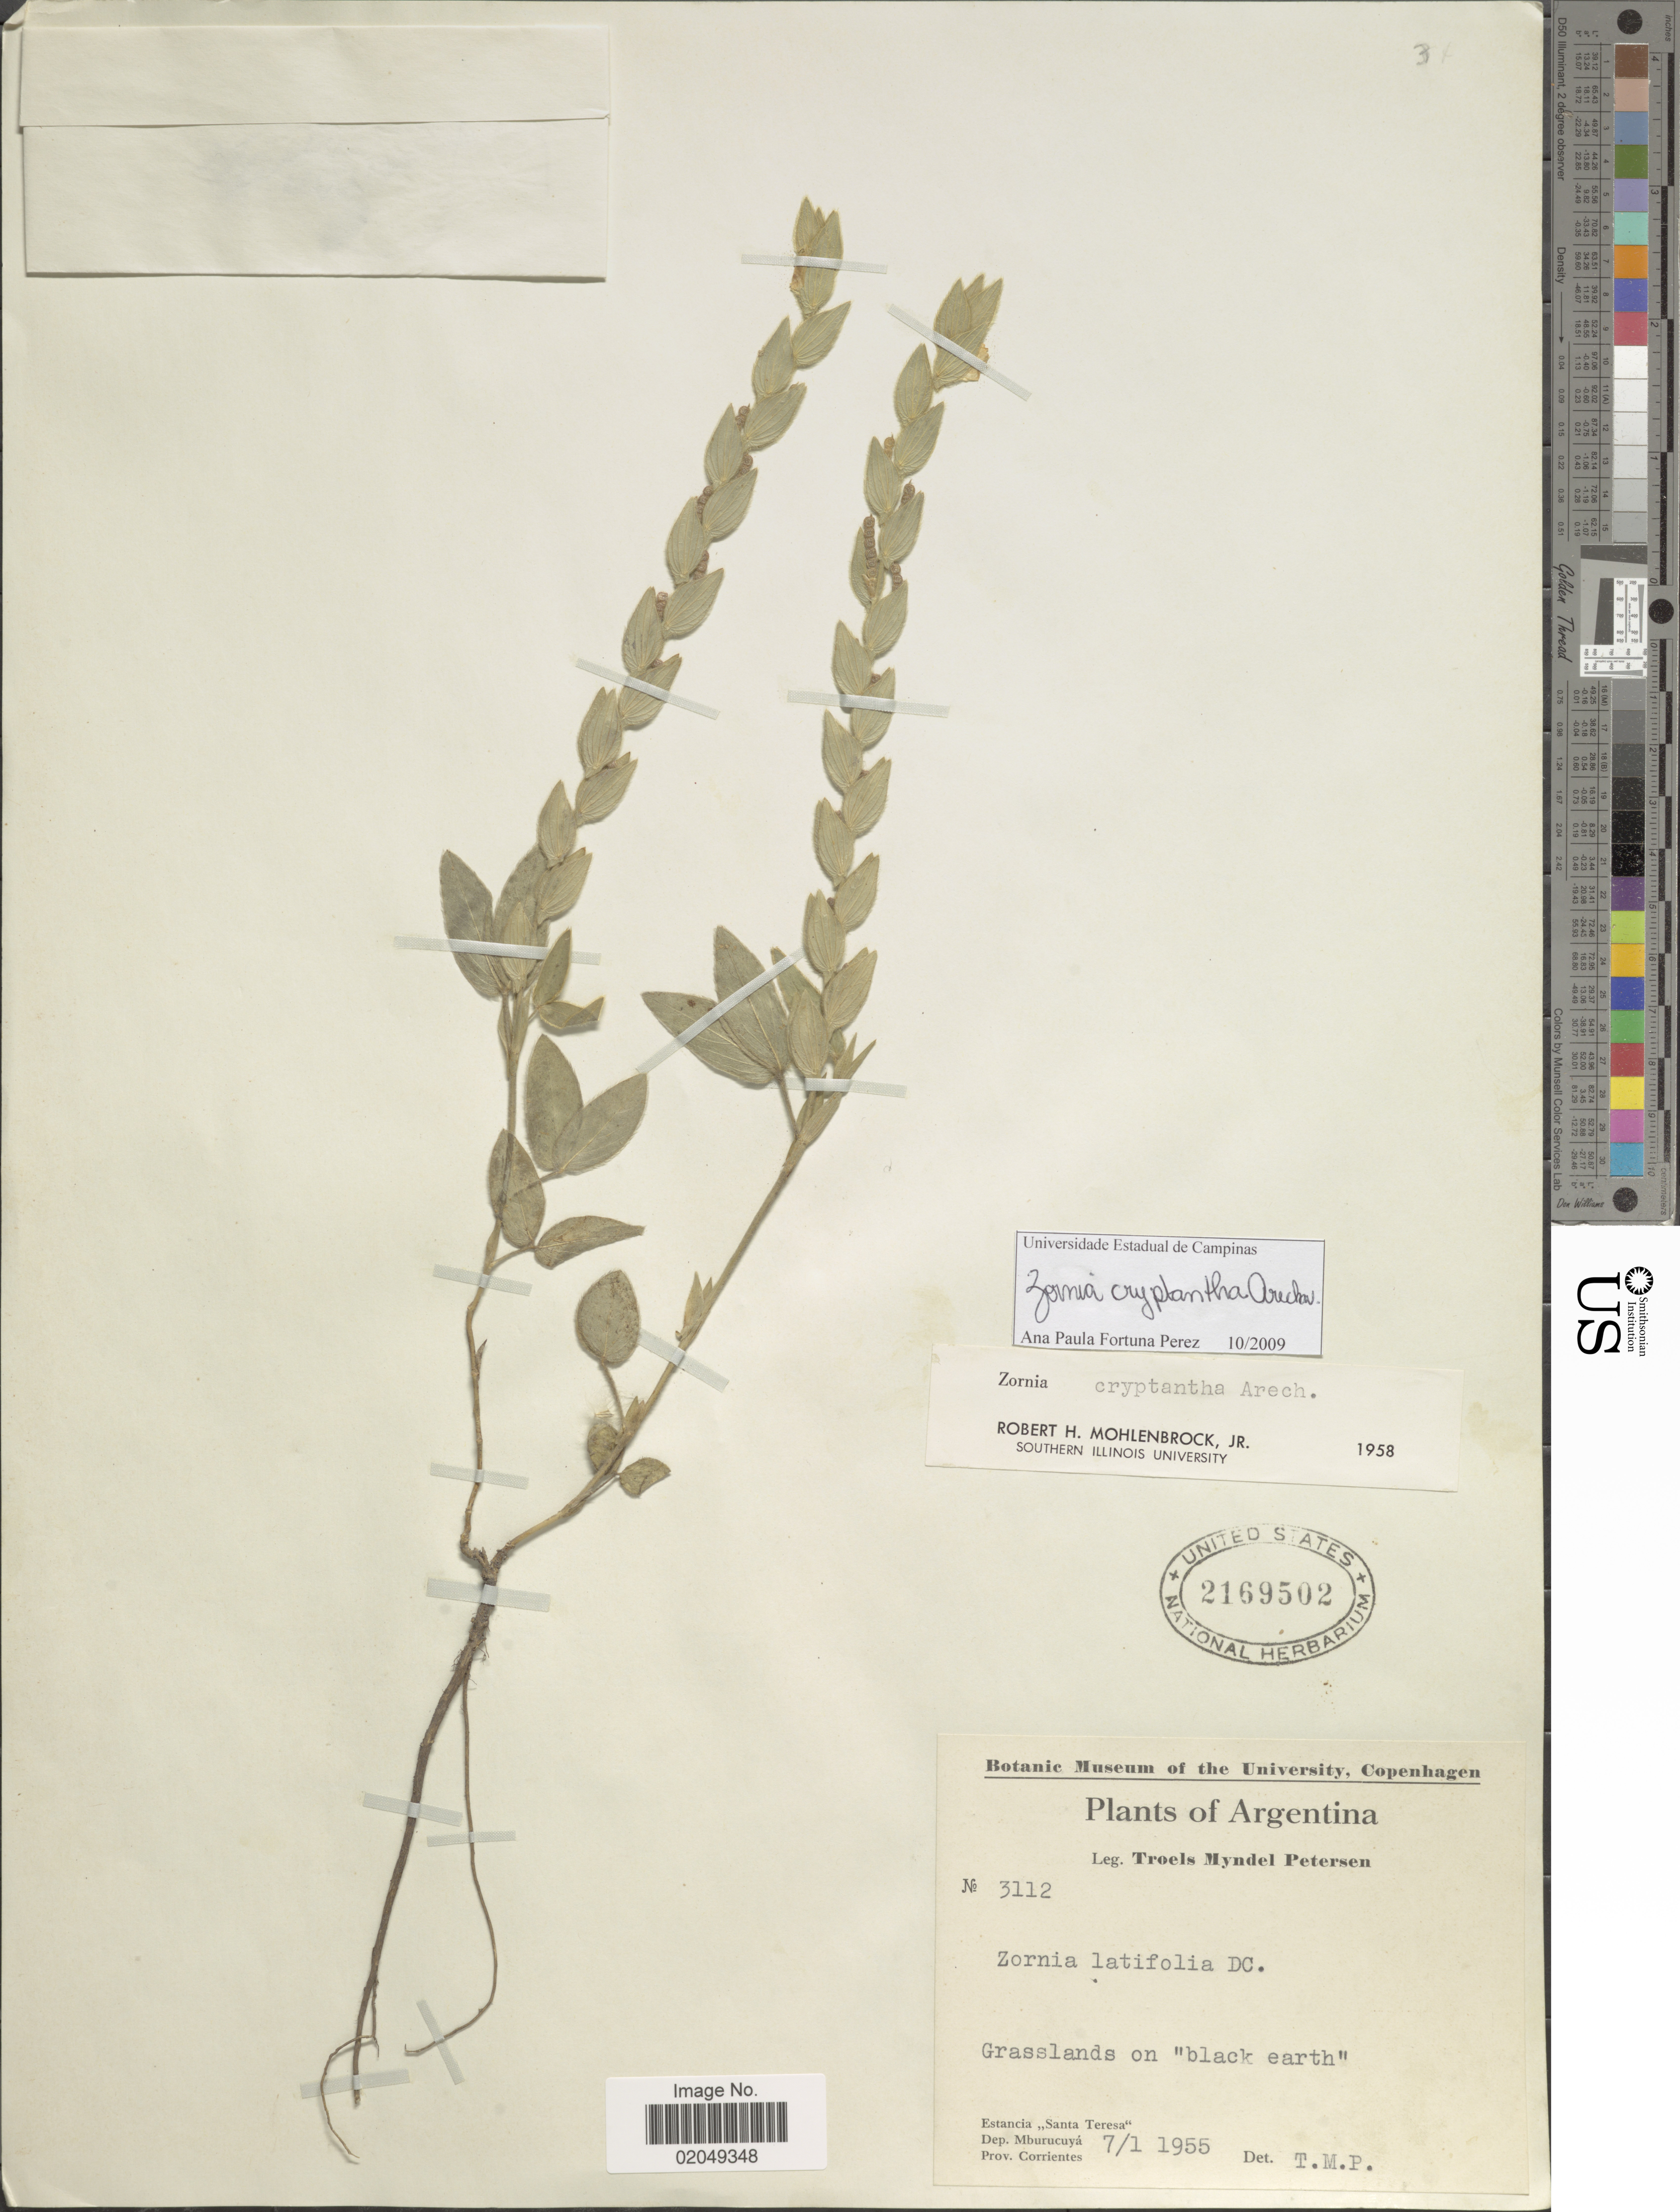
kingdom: Plantae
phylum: Tracheophyta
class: Magnoliopsida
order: Fabales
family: Fabaceae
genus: Zornia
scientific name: Zornia cryptantha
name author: Arechav.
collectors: T. M. Petersen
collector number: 3112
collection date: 1955-01-07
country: Argentina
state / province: Corrientes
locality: Grasslands on black earth, estancia Santa Teresa, dep. Mburucuya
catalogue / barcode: US 2169502